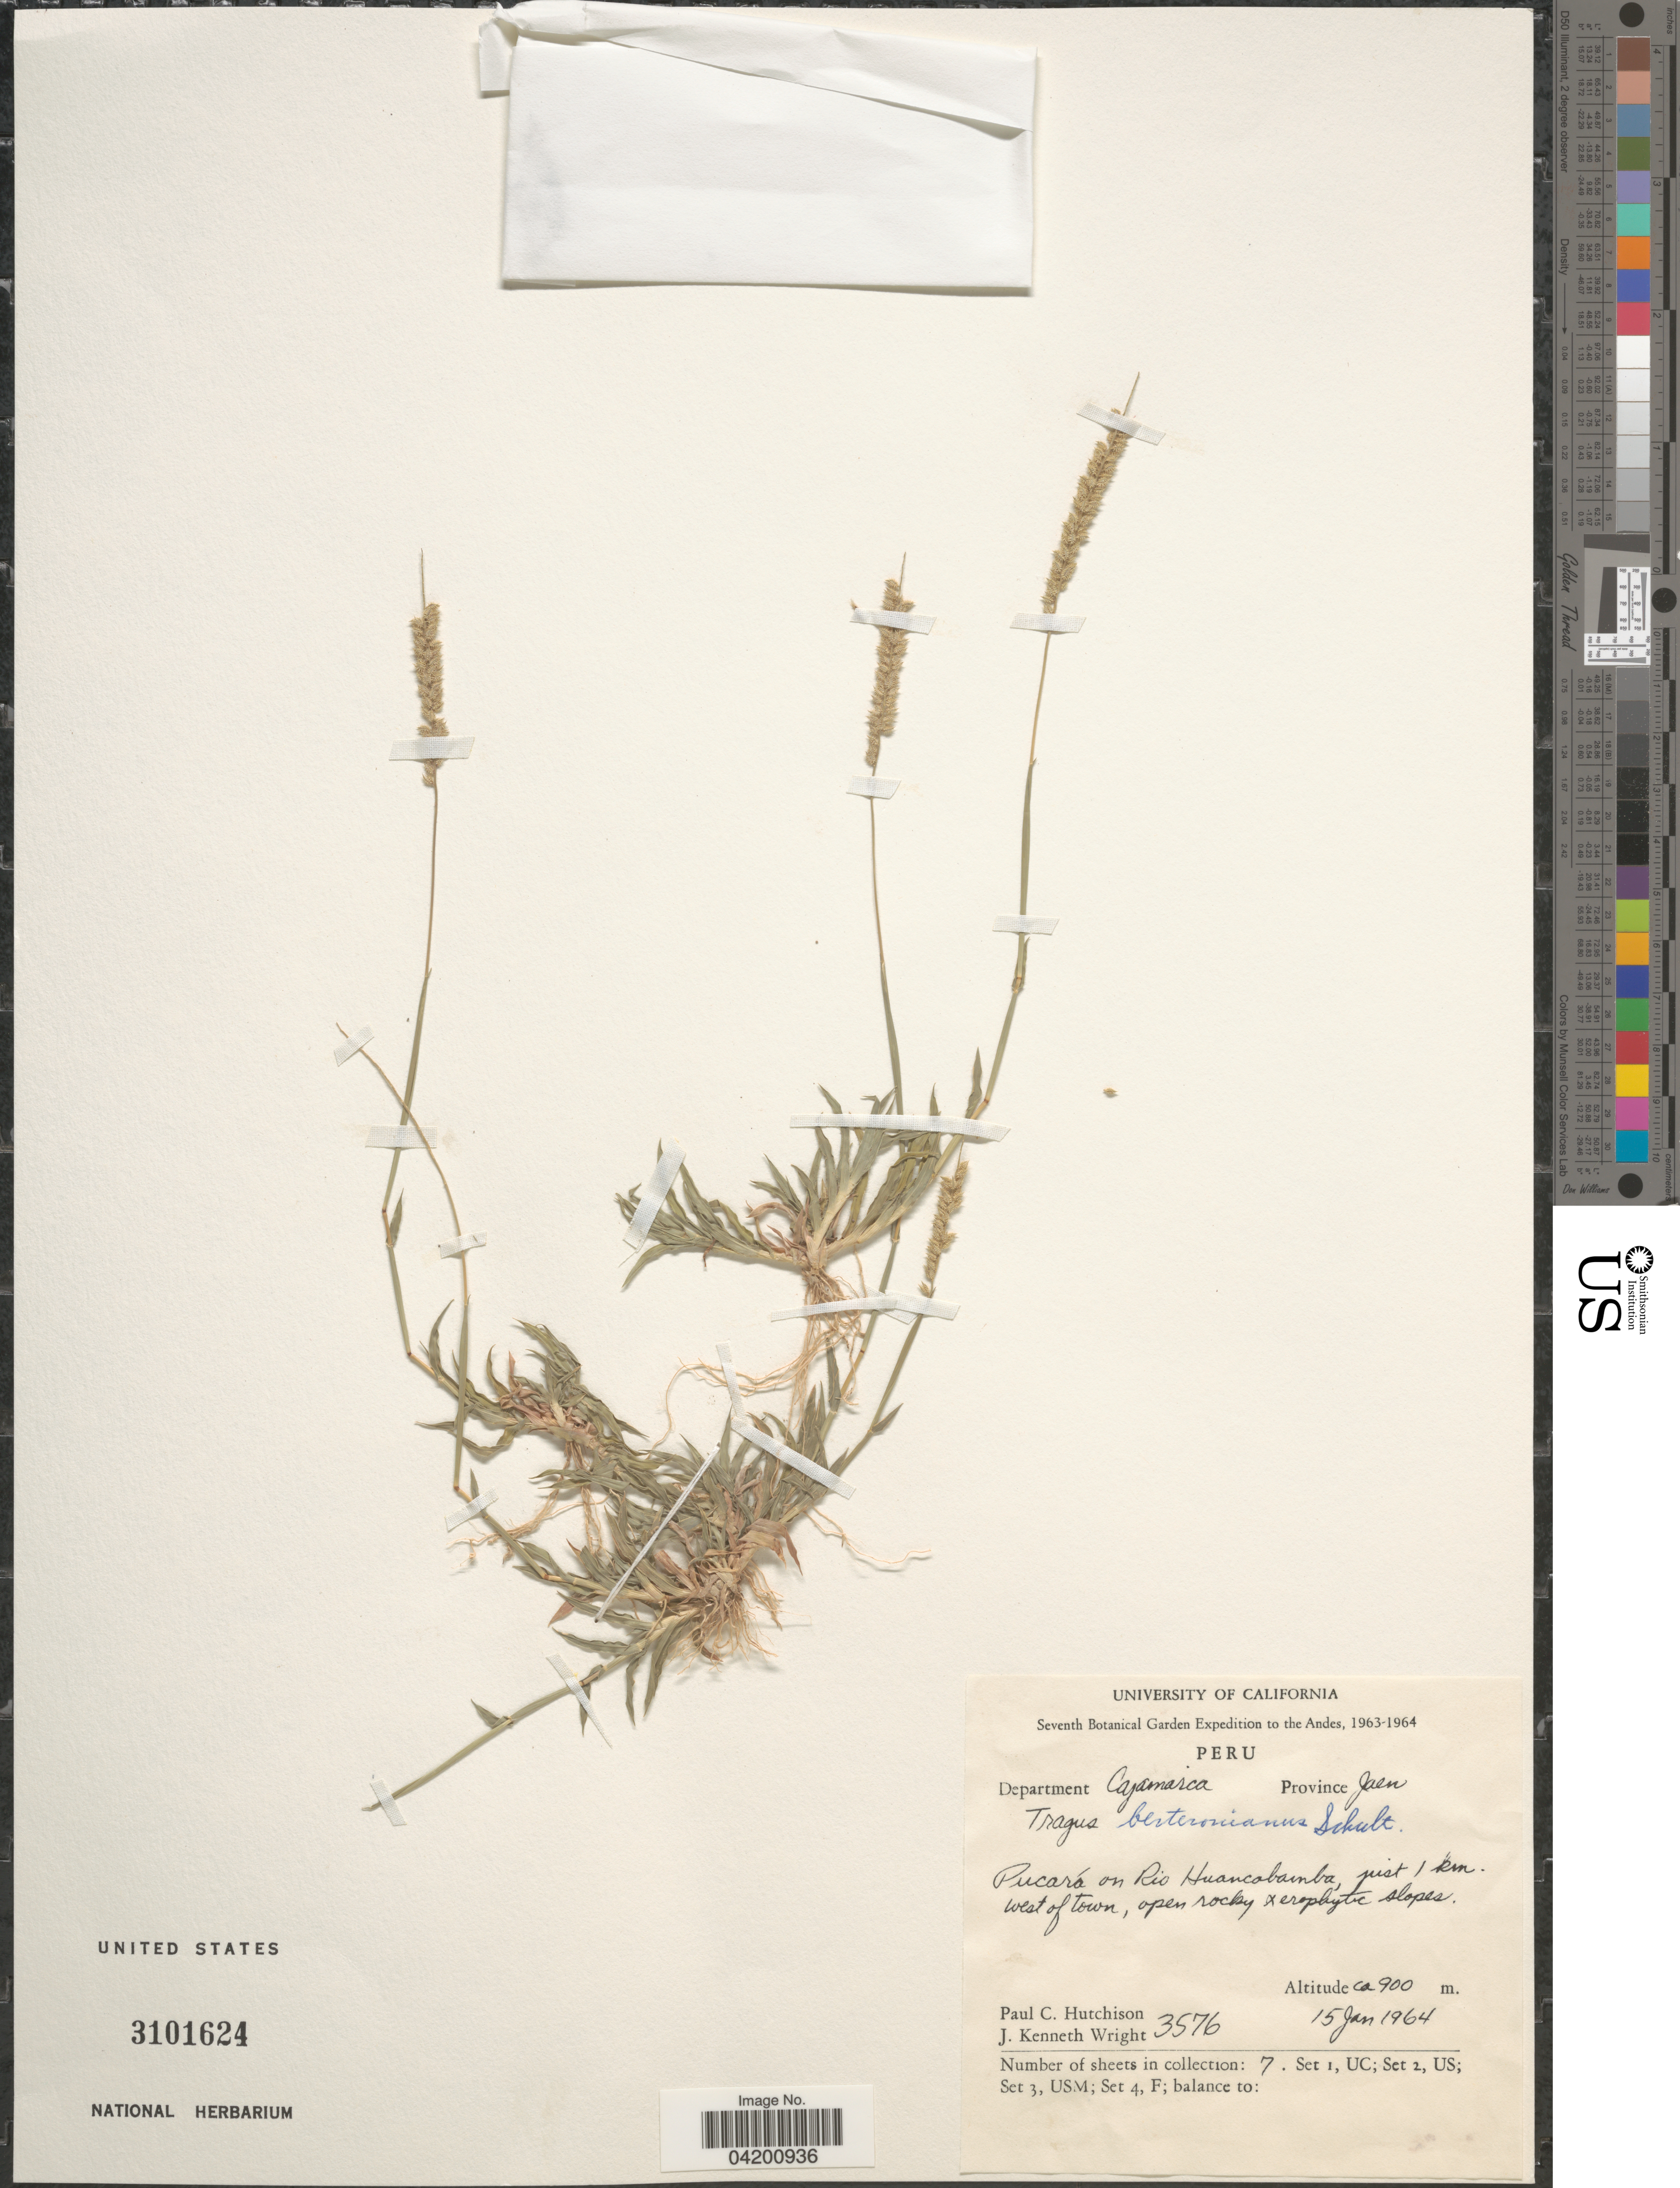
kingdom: Plantae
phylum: Tracheophyta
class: Liliopsida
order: Poales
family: Poaceae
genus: Tragus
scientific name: Tragus berteronianus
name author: Schult.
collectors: P. C. Hutchison & J. K. Wright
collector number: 3576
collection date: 1964-01-15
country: Peru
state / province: Cajamarca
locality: Seventh Botanical Garden Expedition to the Andes, 1963-1964. Department Cajamarca. Province Jaen. Pucará on Rio Huancabamba, just 1 km. west of town.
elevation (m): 900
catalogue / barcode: US 3101624